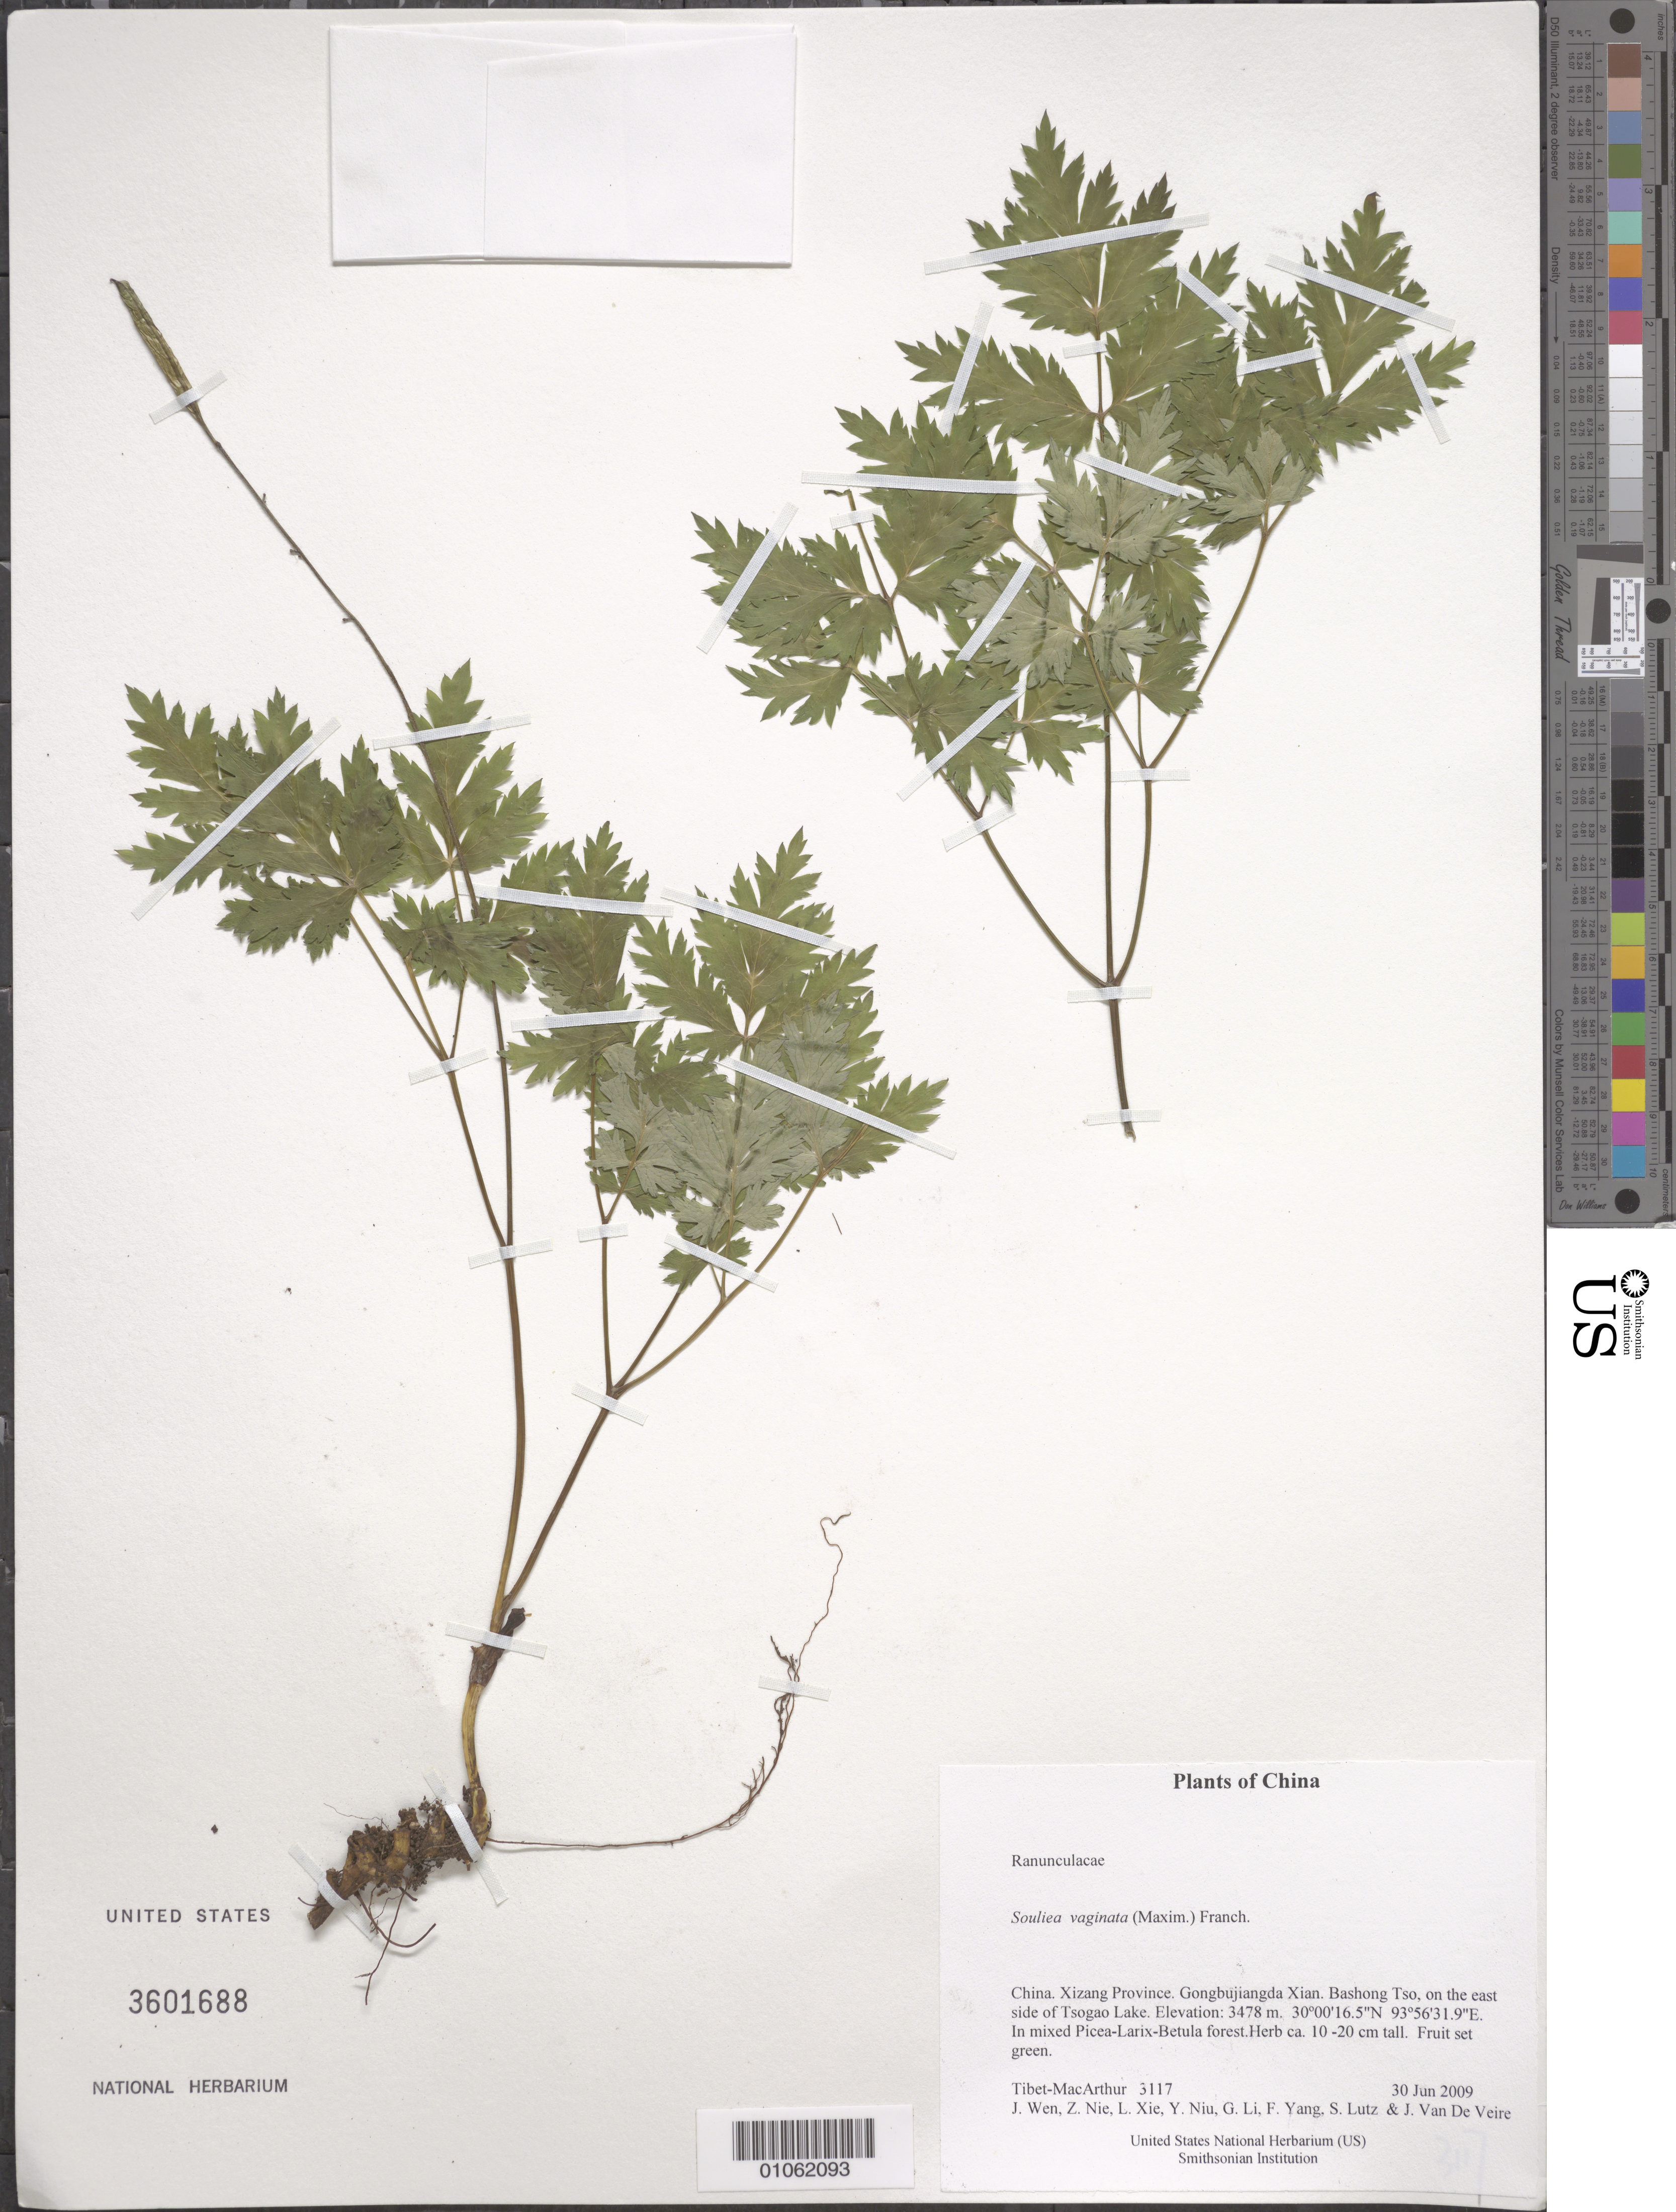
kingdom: Plantae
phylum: Tracheophyta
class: Magnoliopsida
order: Ranunculales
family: Ranunculaceae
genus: Actaea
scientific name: Actaea vaginata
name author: (Maxim.) J. Compton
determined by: Strong, Mark T., (BOT), Smithsonian Institution - National Museum of Natural History (UNITED STATES)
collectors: Tibet-MacArthur, J. Wen, Z. Nie, L. Xie, Y. Niu, G. Li, F. Yang, S. Lutz & J. Van De Veire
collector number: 3117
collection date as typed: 30 Jun 2009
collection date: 2009-06-30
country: China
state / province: Xizang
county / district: Gongbujiangda Xian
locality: Bashong Tso, on the east side of Tsogao Lake.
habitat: In mixed Picea-Larix-Betula forest.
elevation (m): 3478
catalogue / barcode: US 3601688